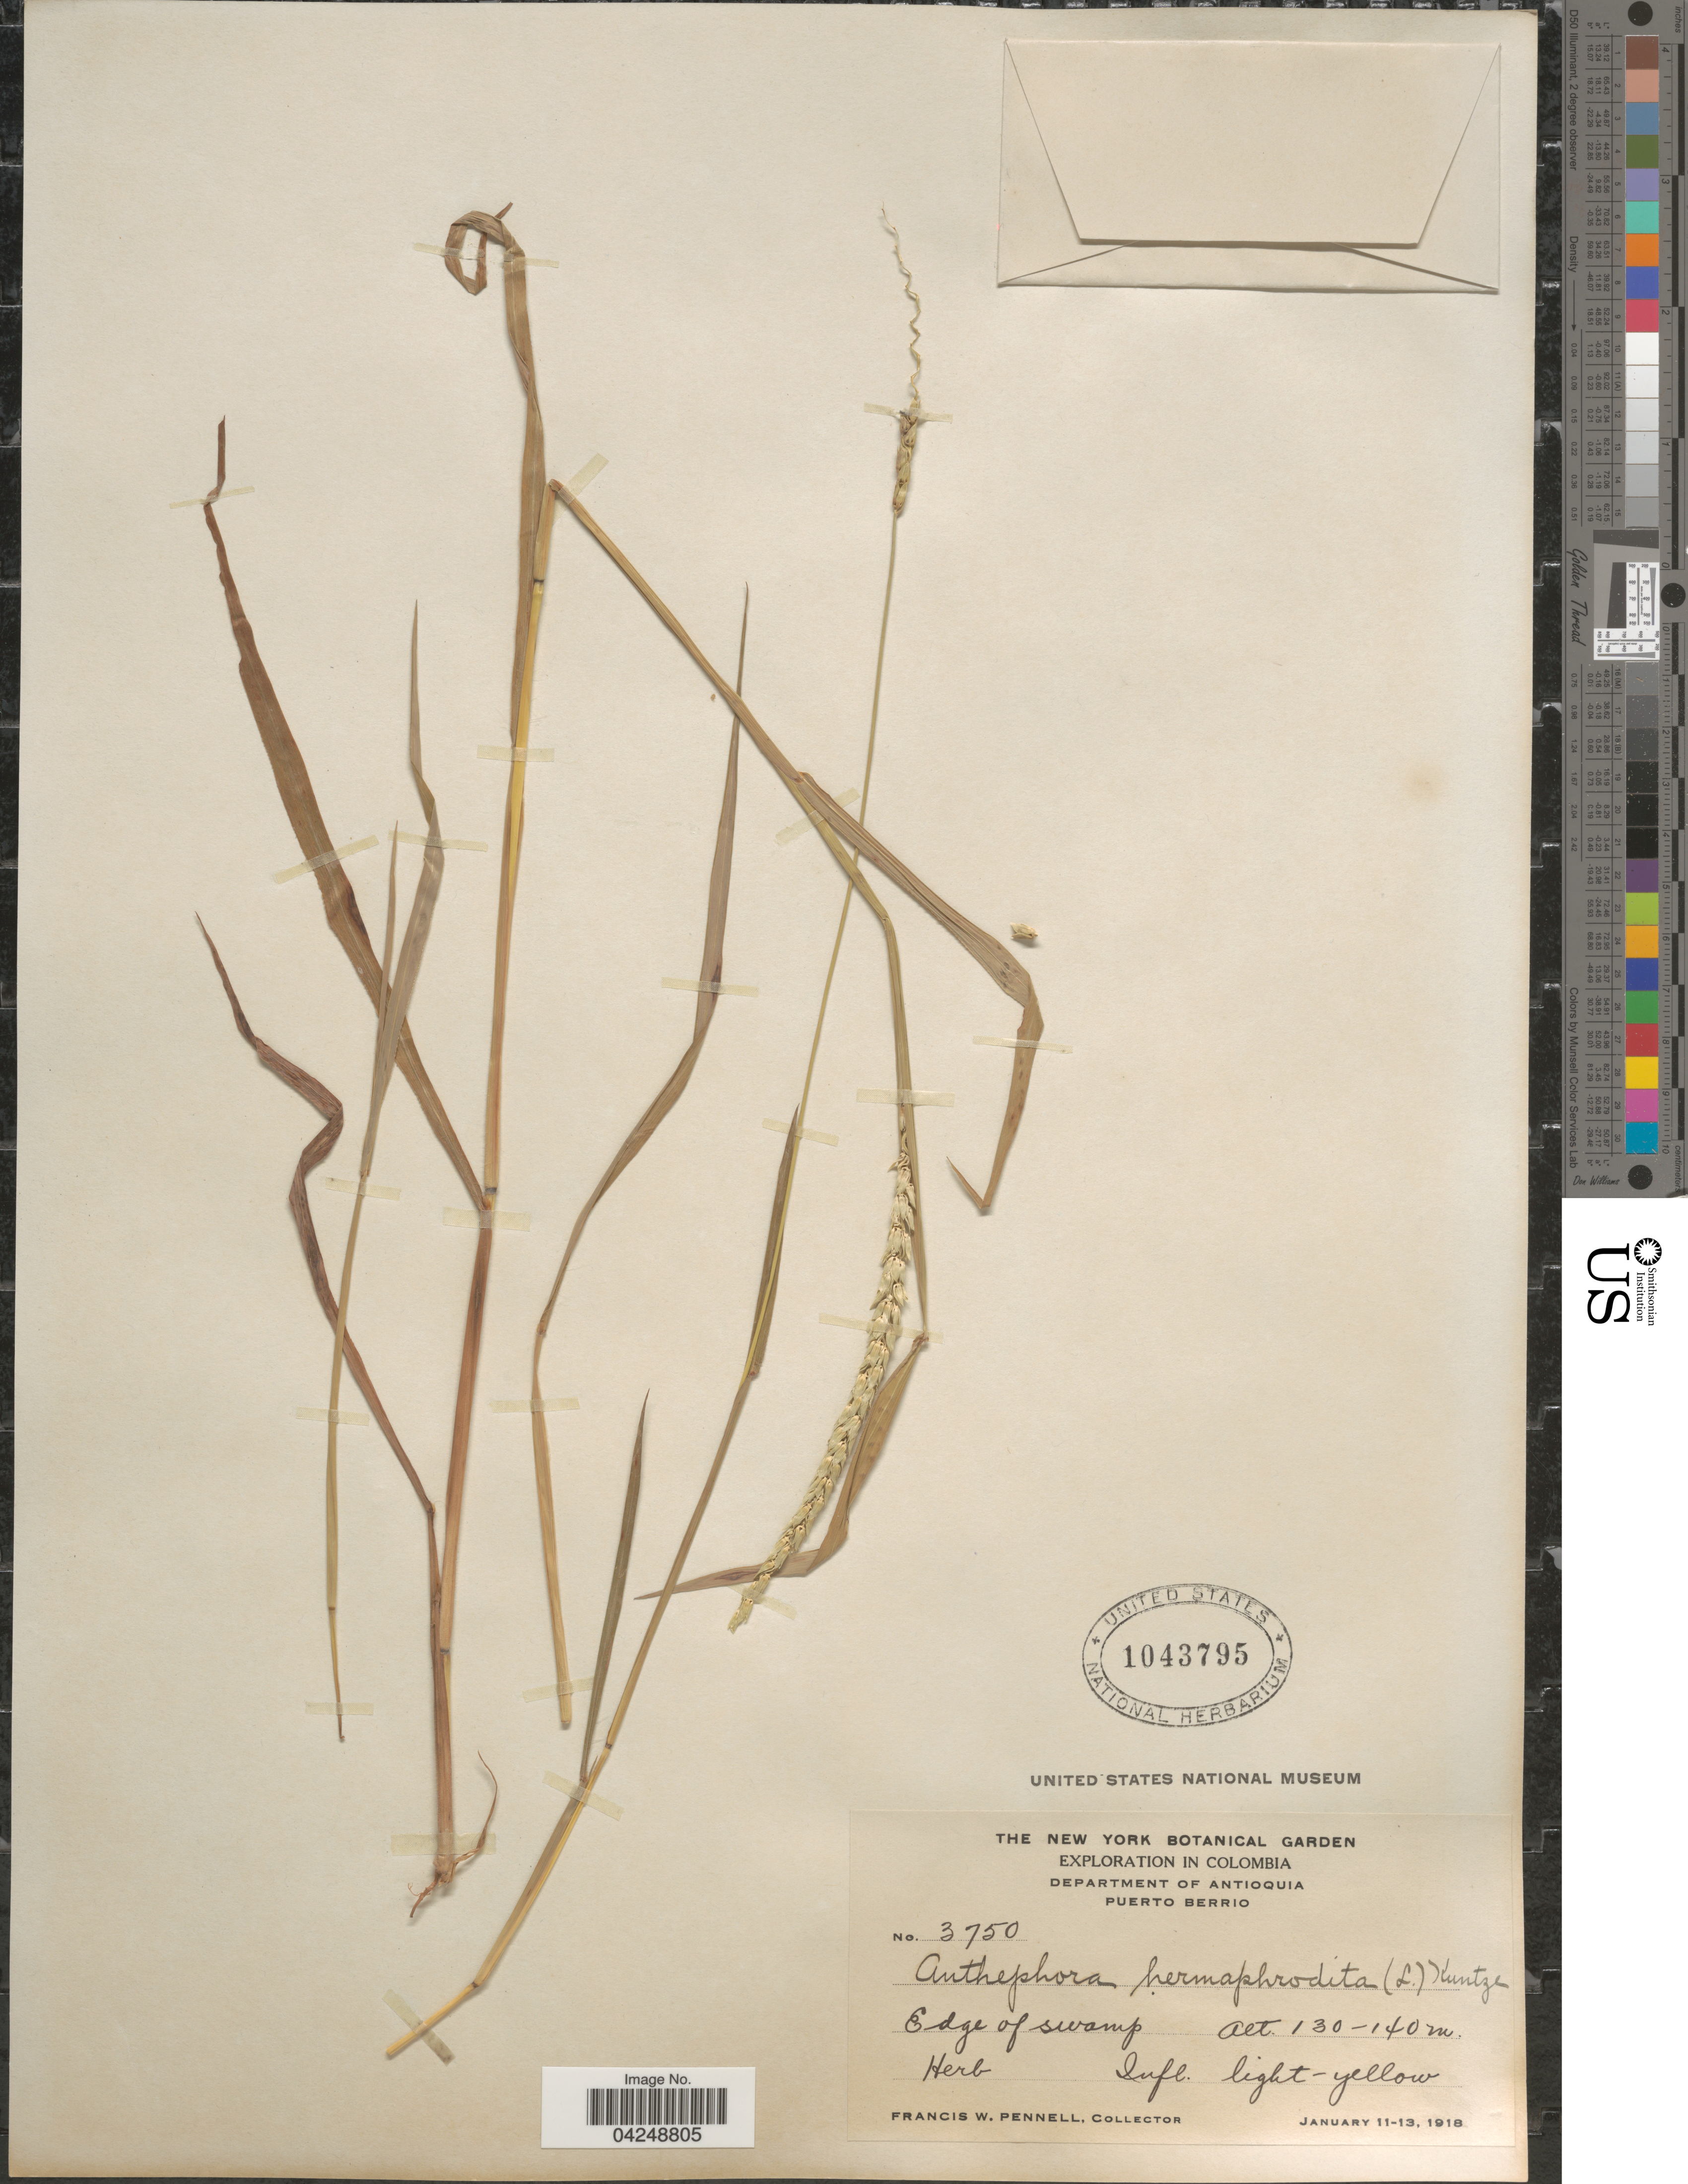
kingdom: Plantae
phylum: Tracheophyta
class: Liliopsida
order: Poales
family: Poaceae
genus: Anthephora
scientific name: Anthephora hermaphrodita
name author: (L.) Kuntze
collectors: F. W. Pennell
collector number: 3750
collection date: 1918-01-11/1918-01-13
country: Colombia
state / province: Antioquia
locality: Exploration in Colombia. Department of Antioquia. Puerto Berrio. Edge of swamp.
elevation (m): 130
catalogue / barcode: US 1043795